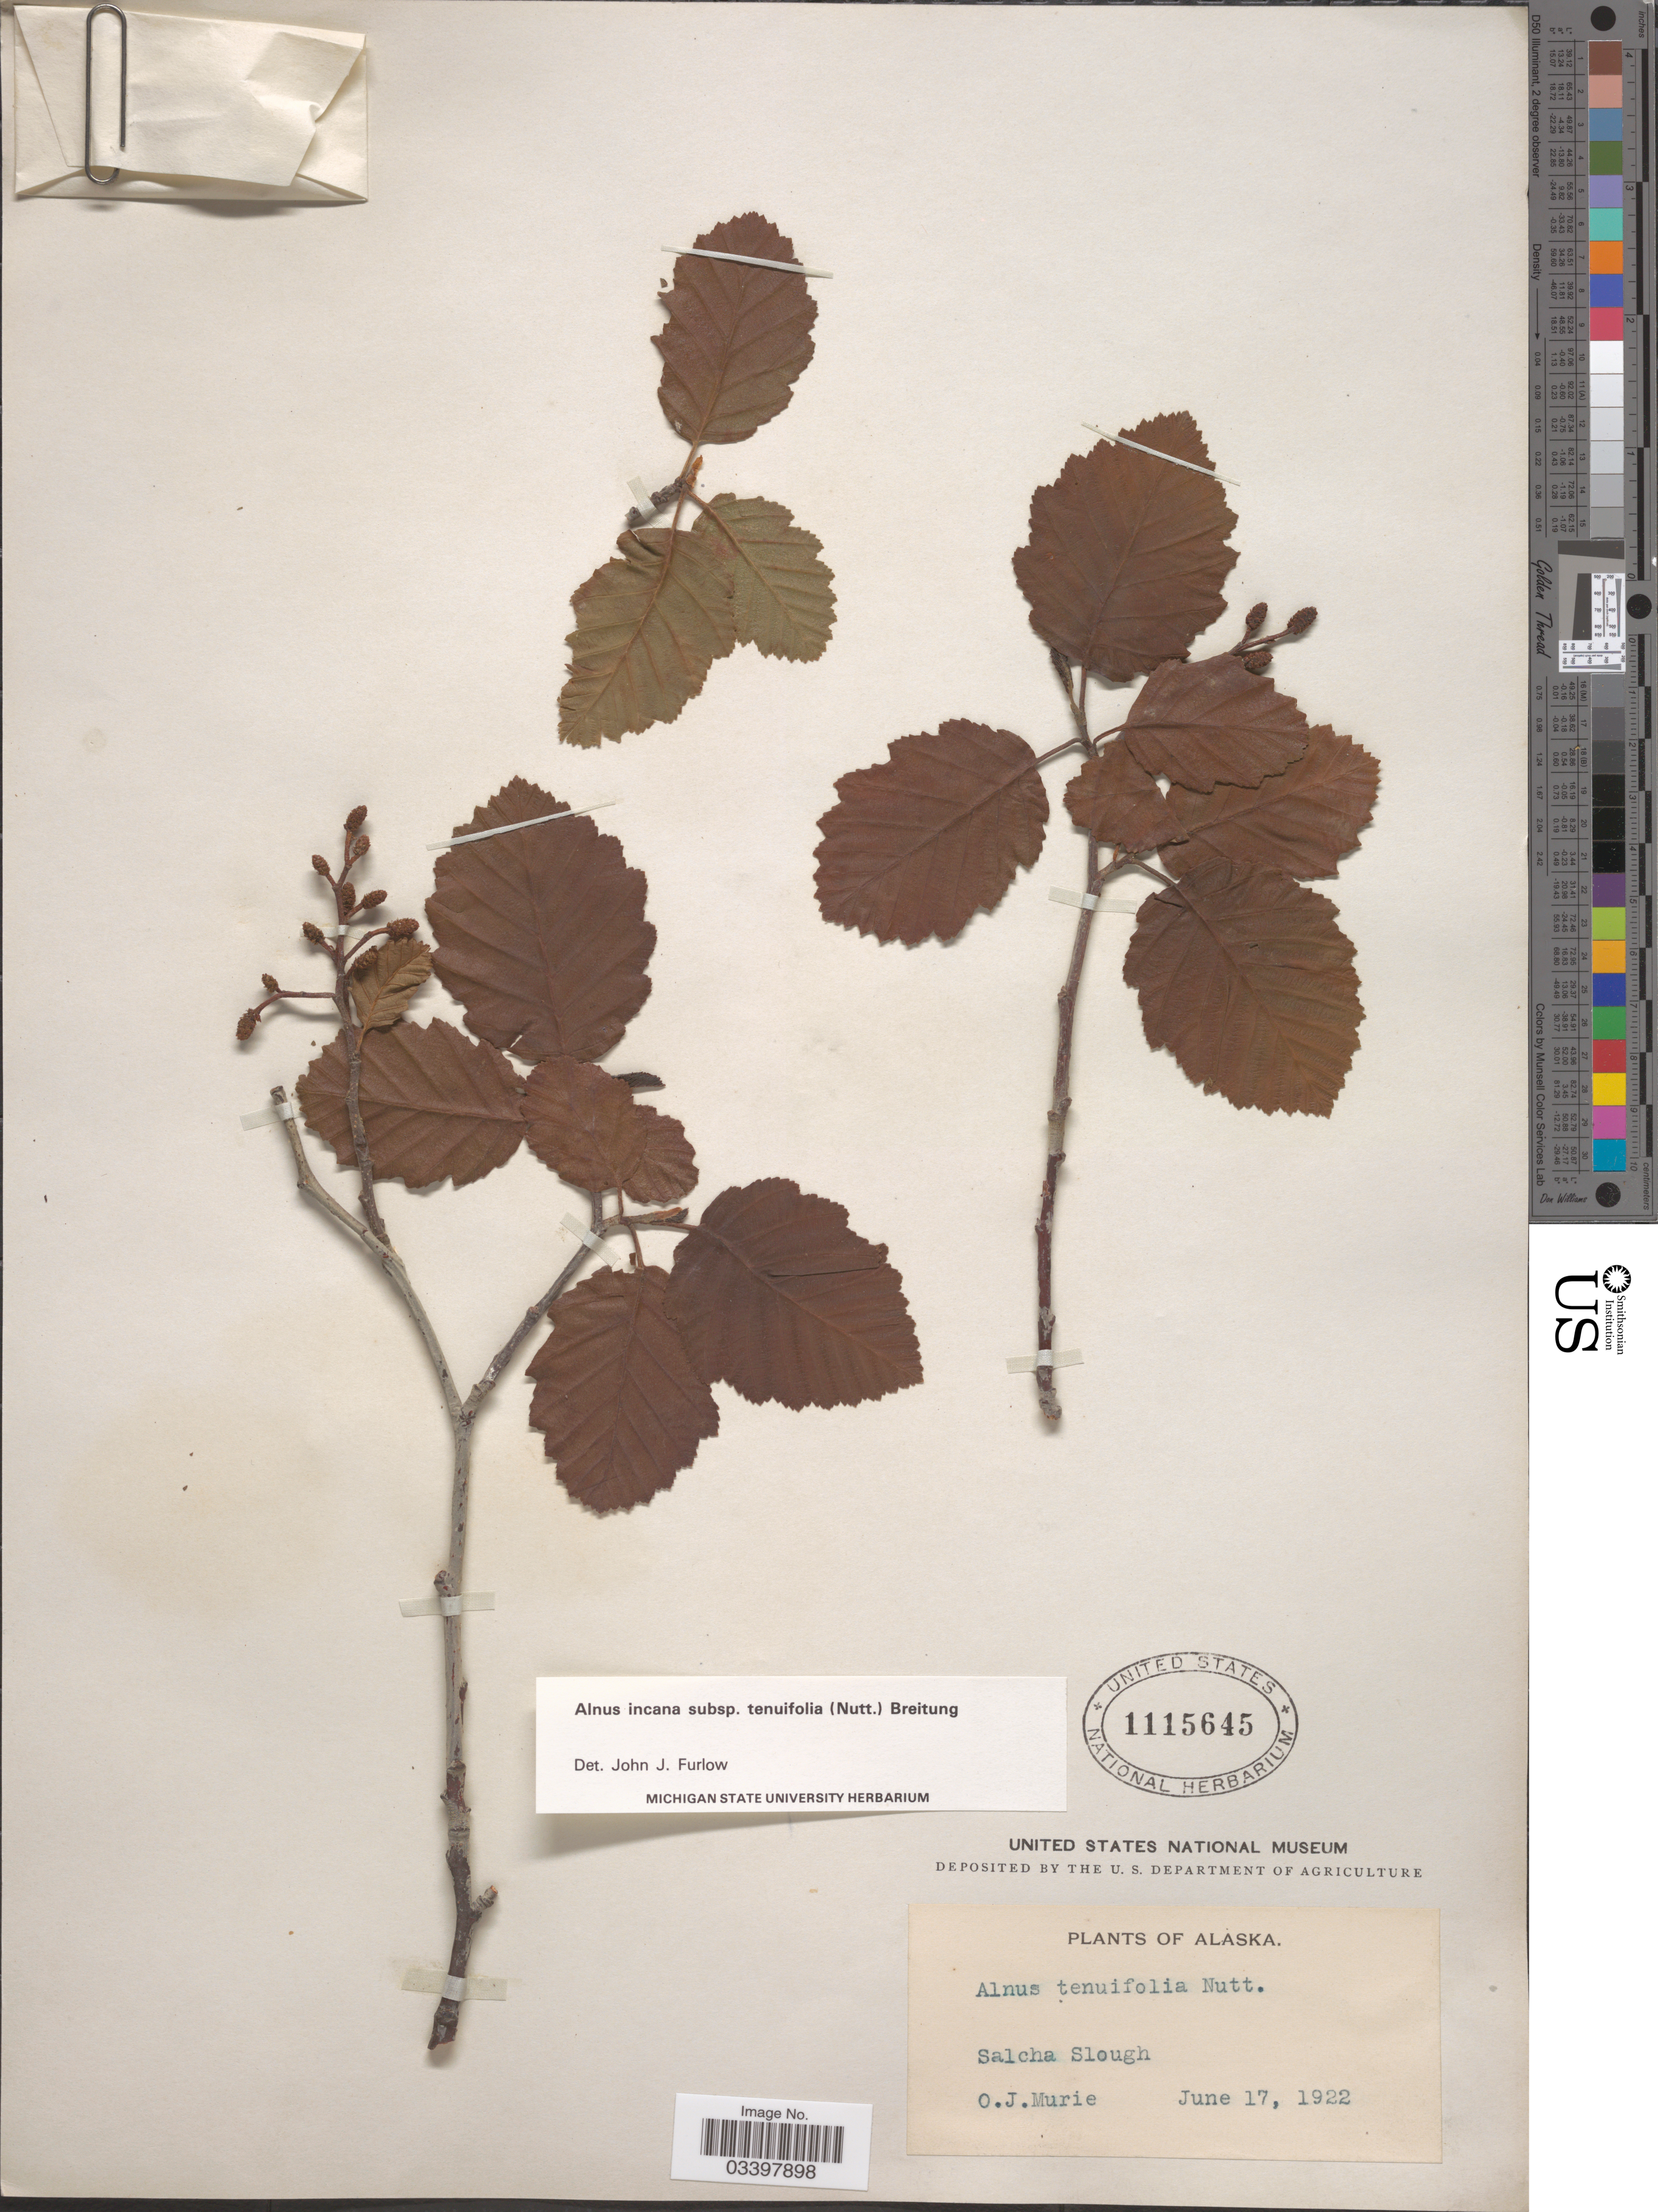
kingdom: Plantae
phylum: Tracheophyta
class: Magnoliopsida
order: Fagales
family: Betulaceae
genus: Alnus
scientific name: Alnus incana subsp. tenuifolia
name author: (Nutt.) Breitung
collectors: O. Murie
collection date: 1922-06-17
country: United States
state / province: Alaska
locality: Salcha Slough.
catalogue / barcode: US 1115645